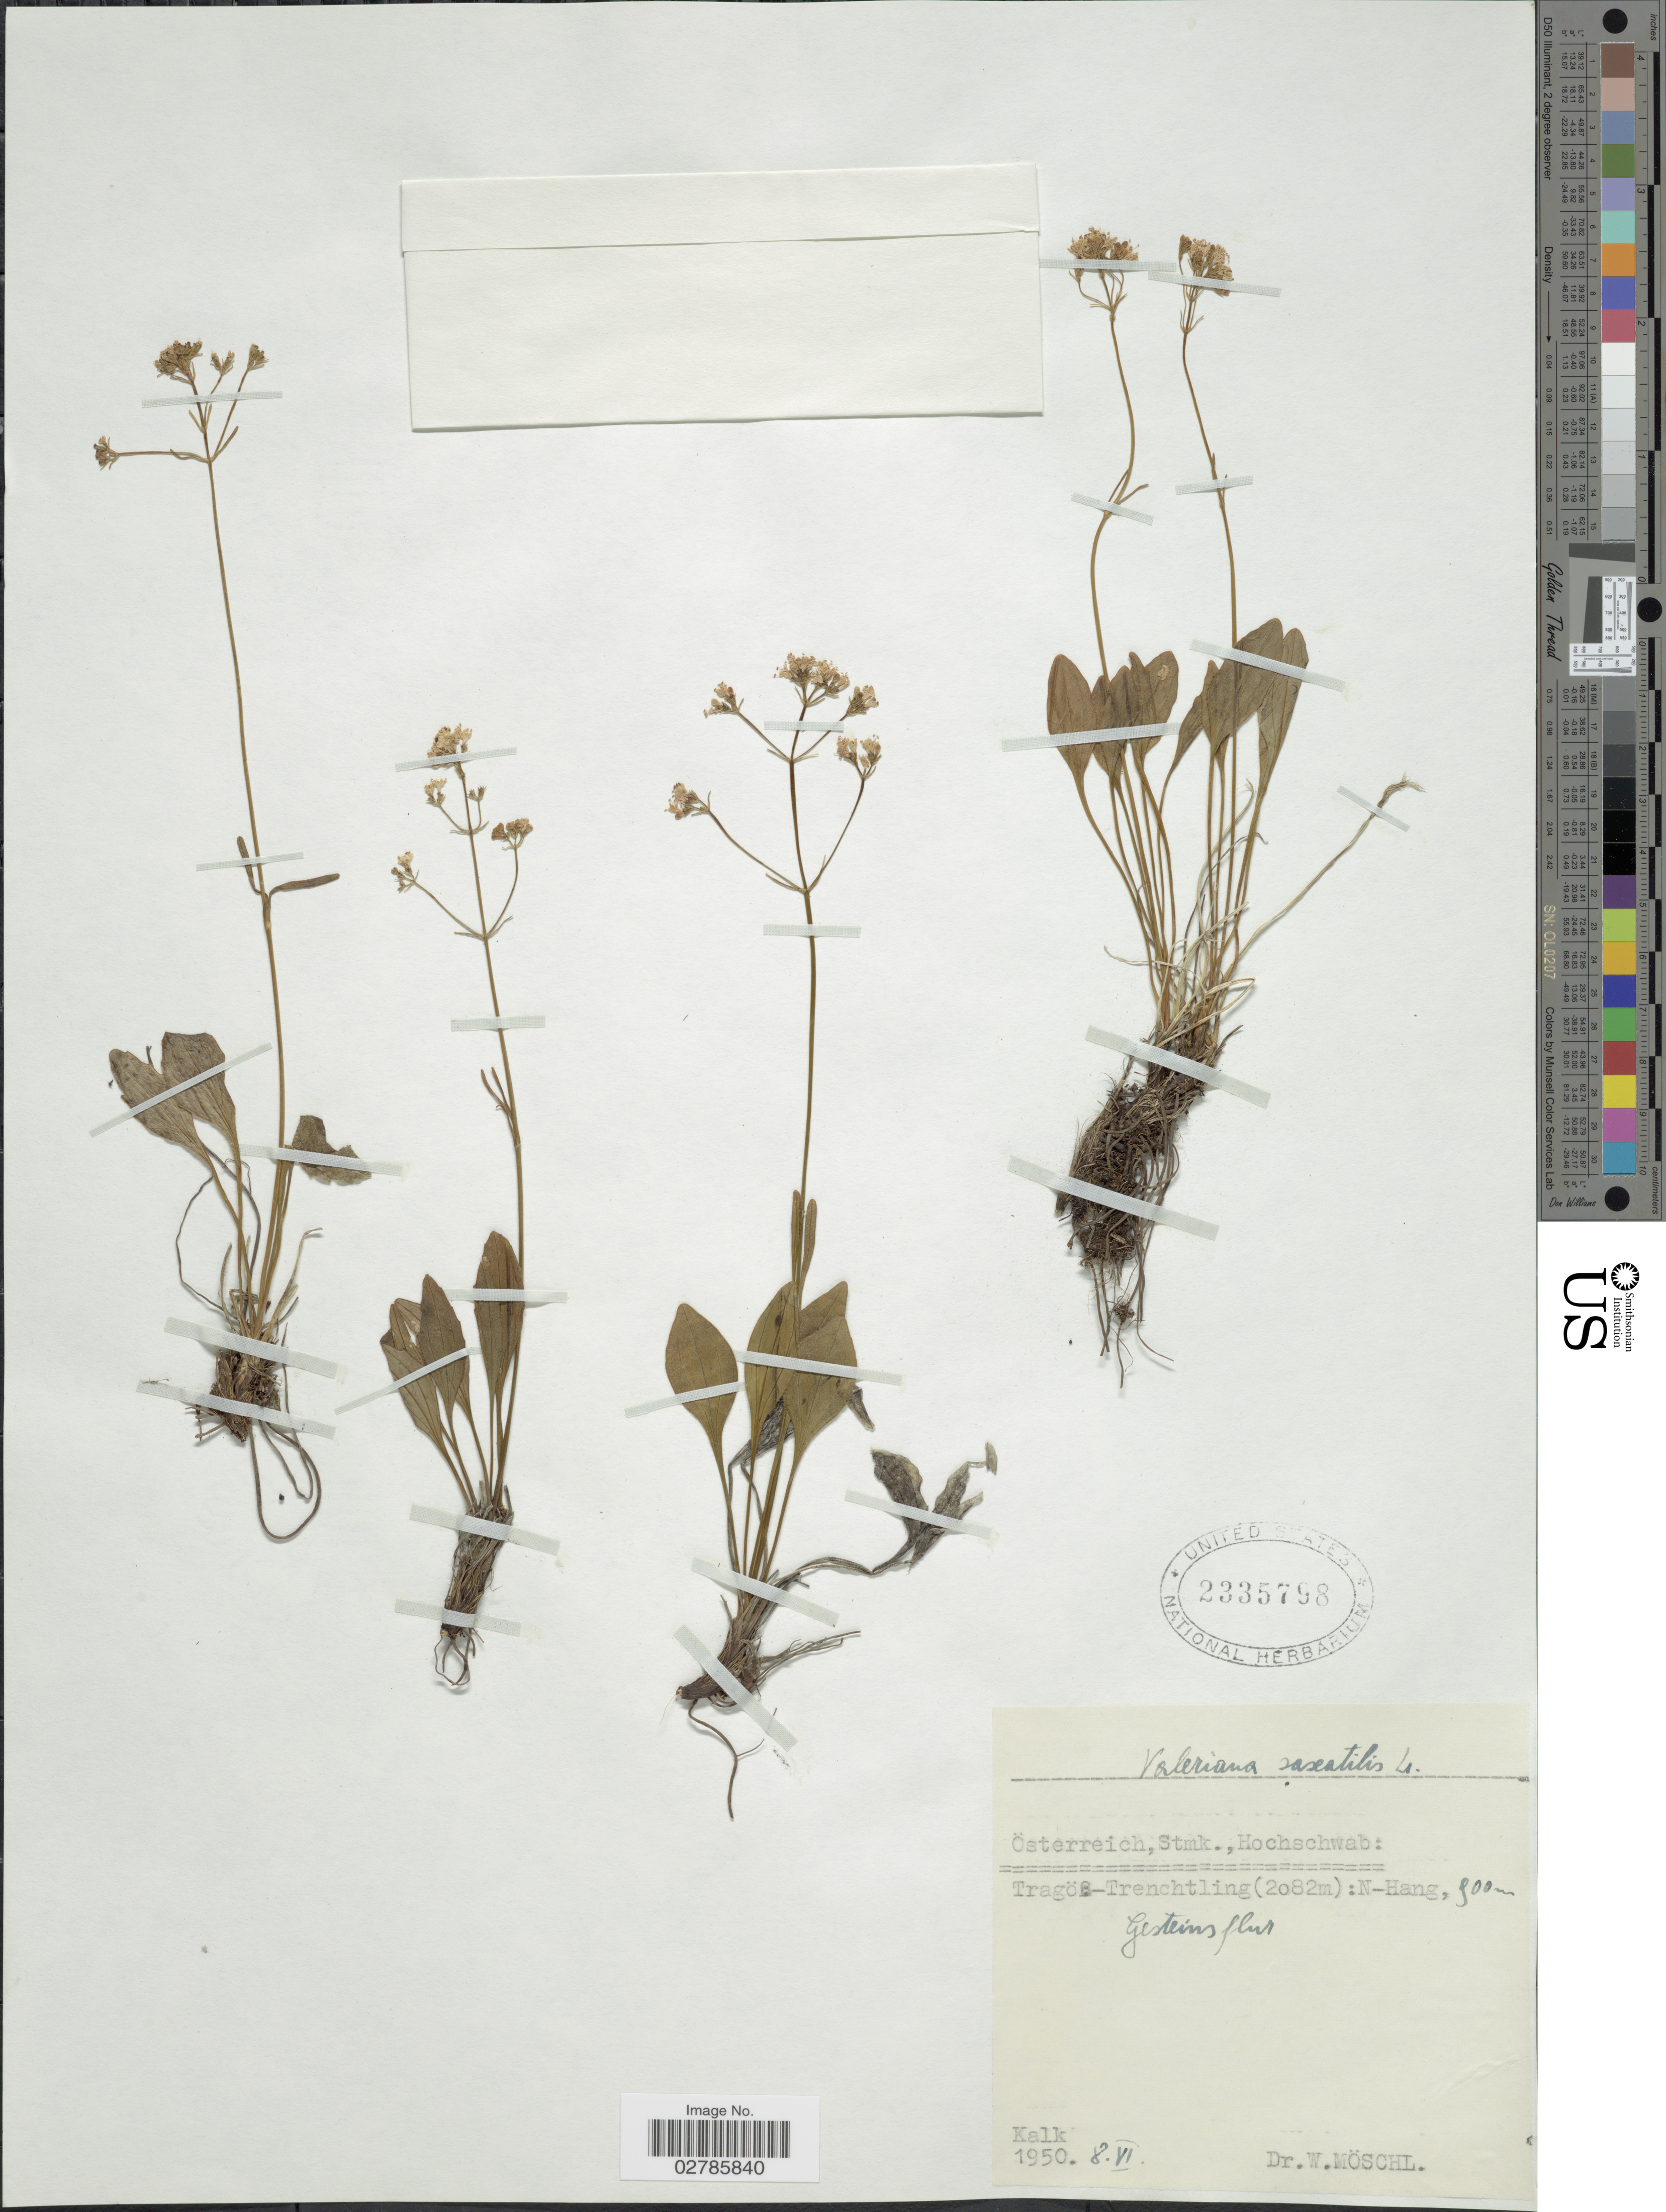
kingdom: Plantae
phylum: Tracheophyta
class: Magnoliopsida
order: Dipsacales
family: Caprifoliaceae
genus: Valeriana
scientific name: Valeriana saxatilis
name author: L.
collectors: W. Moschl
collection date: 1950-06-08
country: Austria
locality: Österreich, Stmk., Hochschwab: Tragös-Trenchtling: N-Hang, Gesteinsflur.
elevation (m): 500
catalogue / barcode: US 2335798